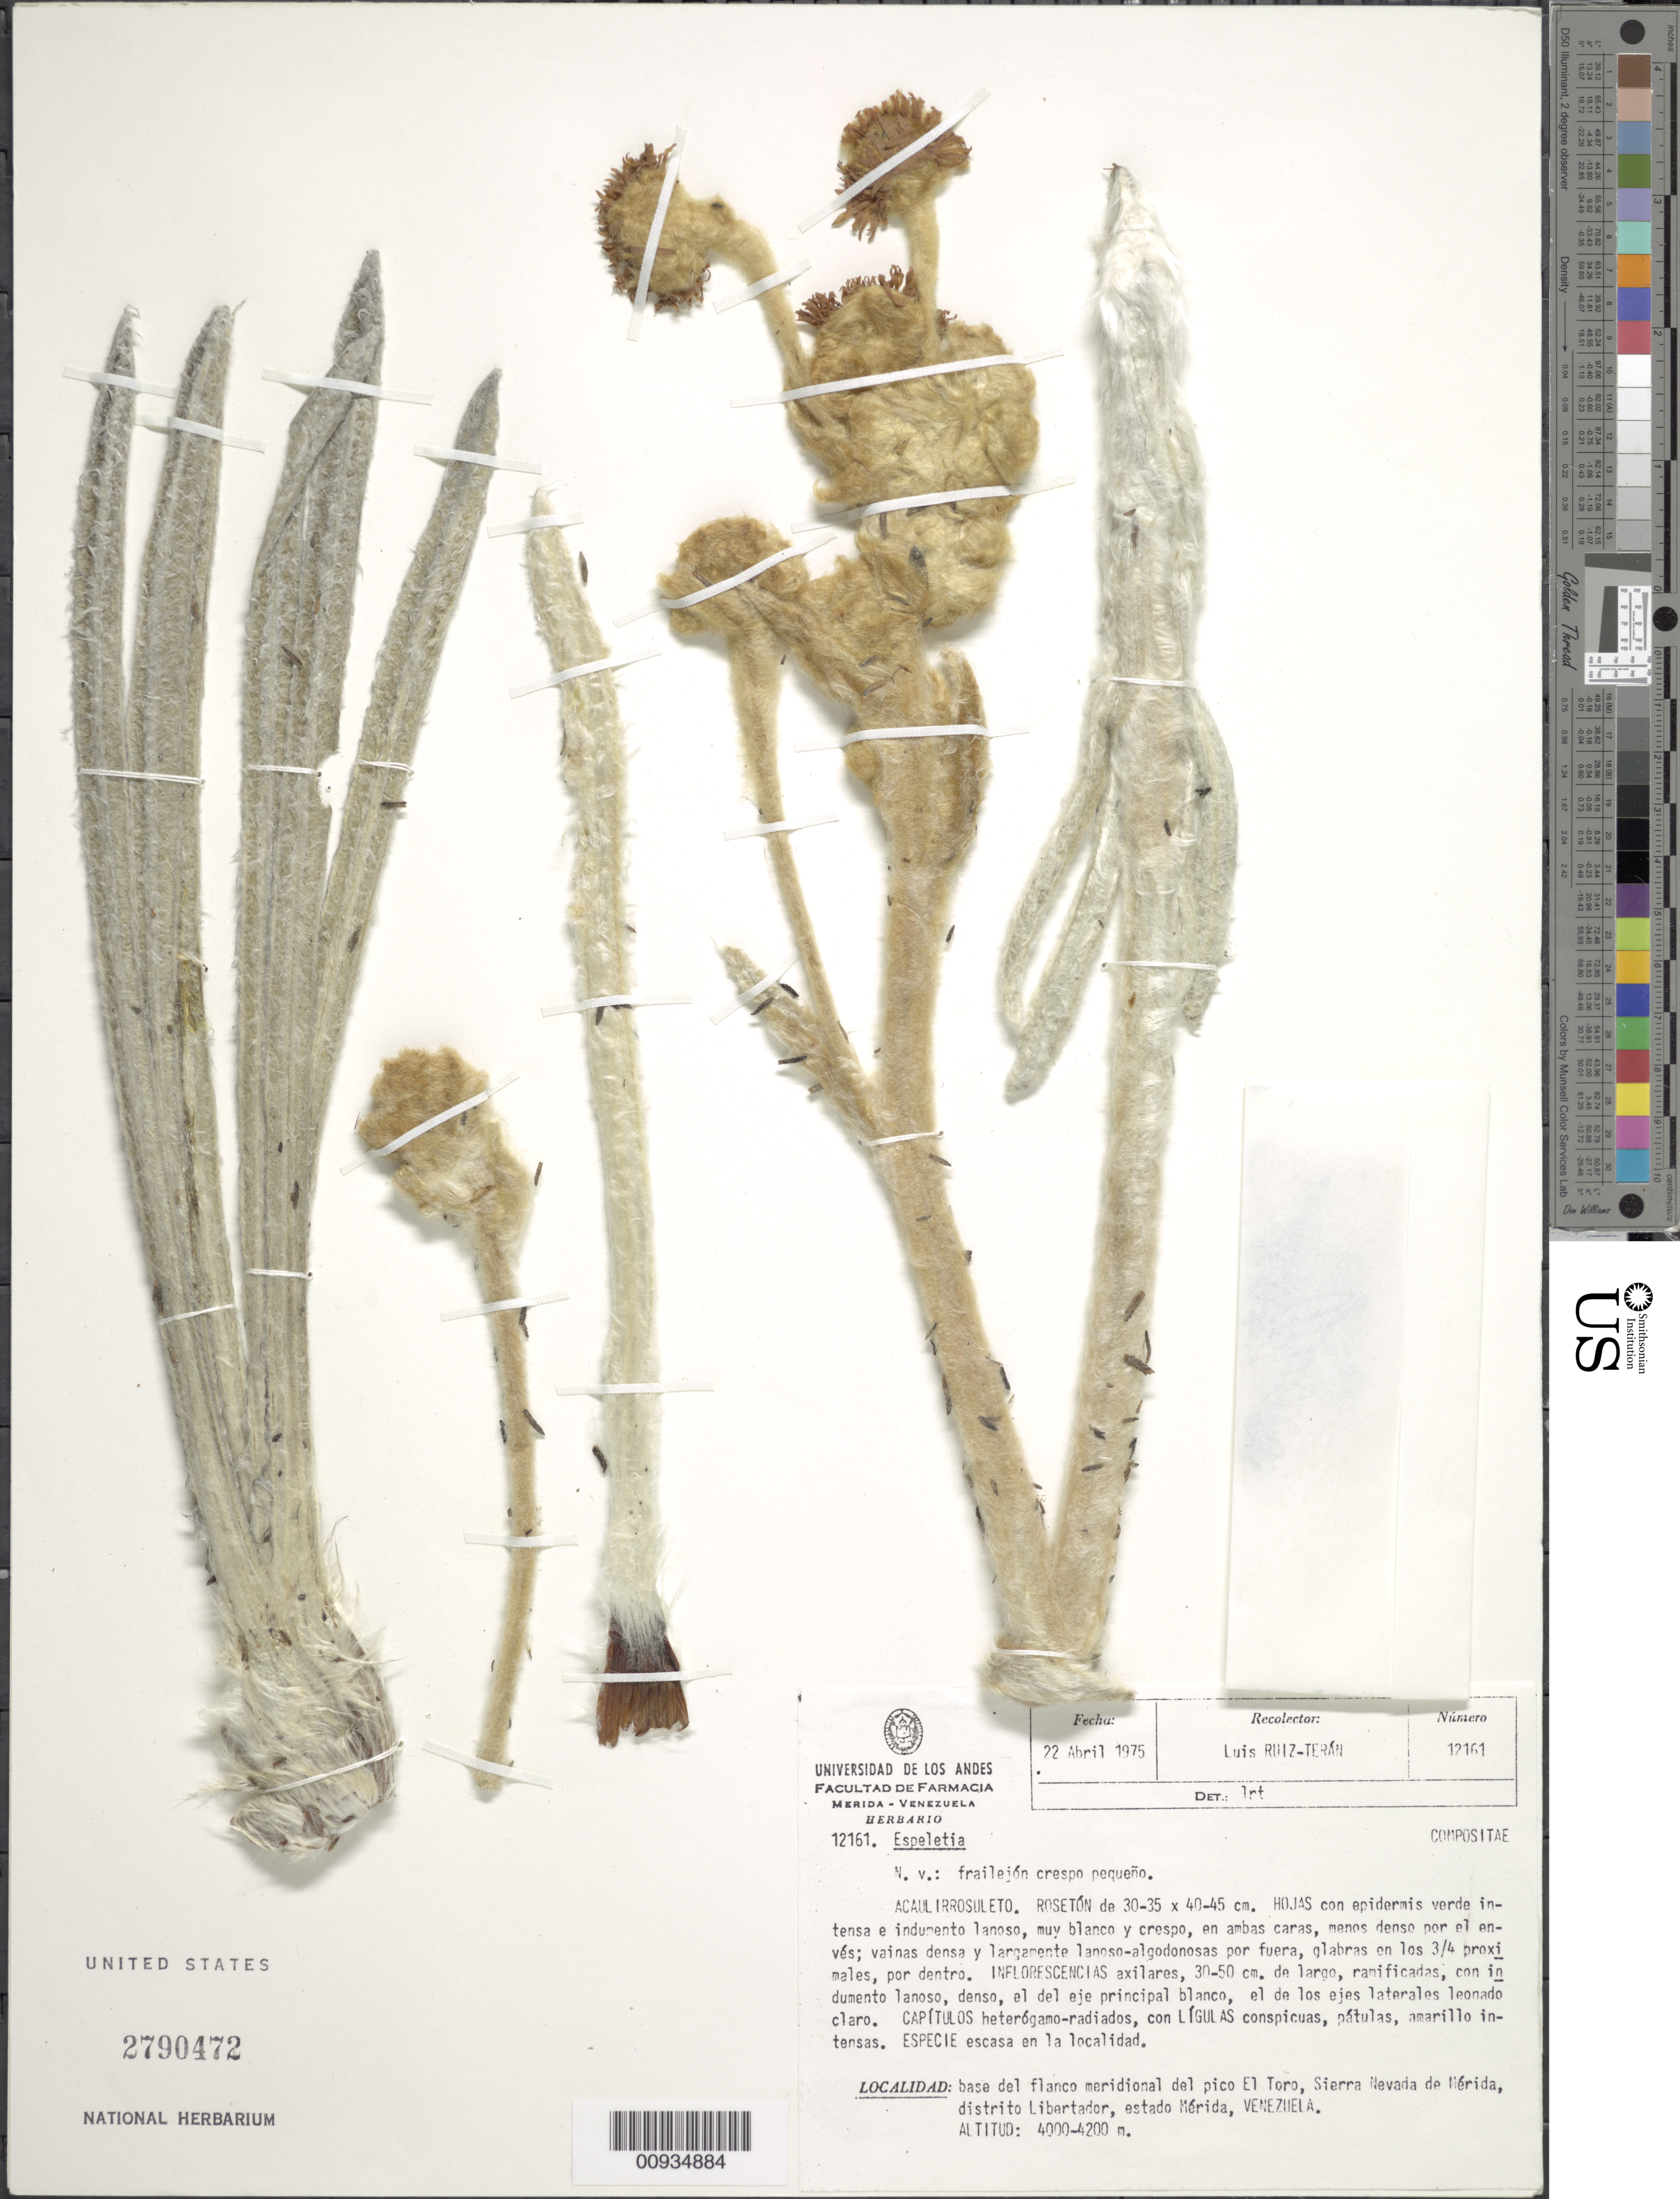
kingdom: Plantae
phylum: Tracheophyta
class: Magnoliopsida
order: Asterales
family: Asteraceae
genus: Espeletiopsis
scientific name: Espeletiopsis pozoensis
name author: (Cuatrec.) Cuatrec.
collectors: L. E. Ruíz-Terán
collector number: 12161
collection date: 1975-04-22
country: Venezuela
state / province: Mérida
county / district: Libertador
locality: Base del flanco meridional del pico El Toro, Sierra Nevada de Mérida.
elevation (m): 4000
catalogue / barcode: US 2790472